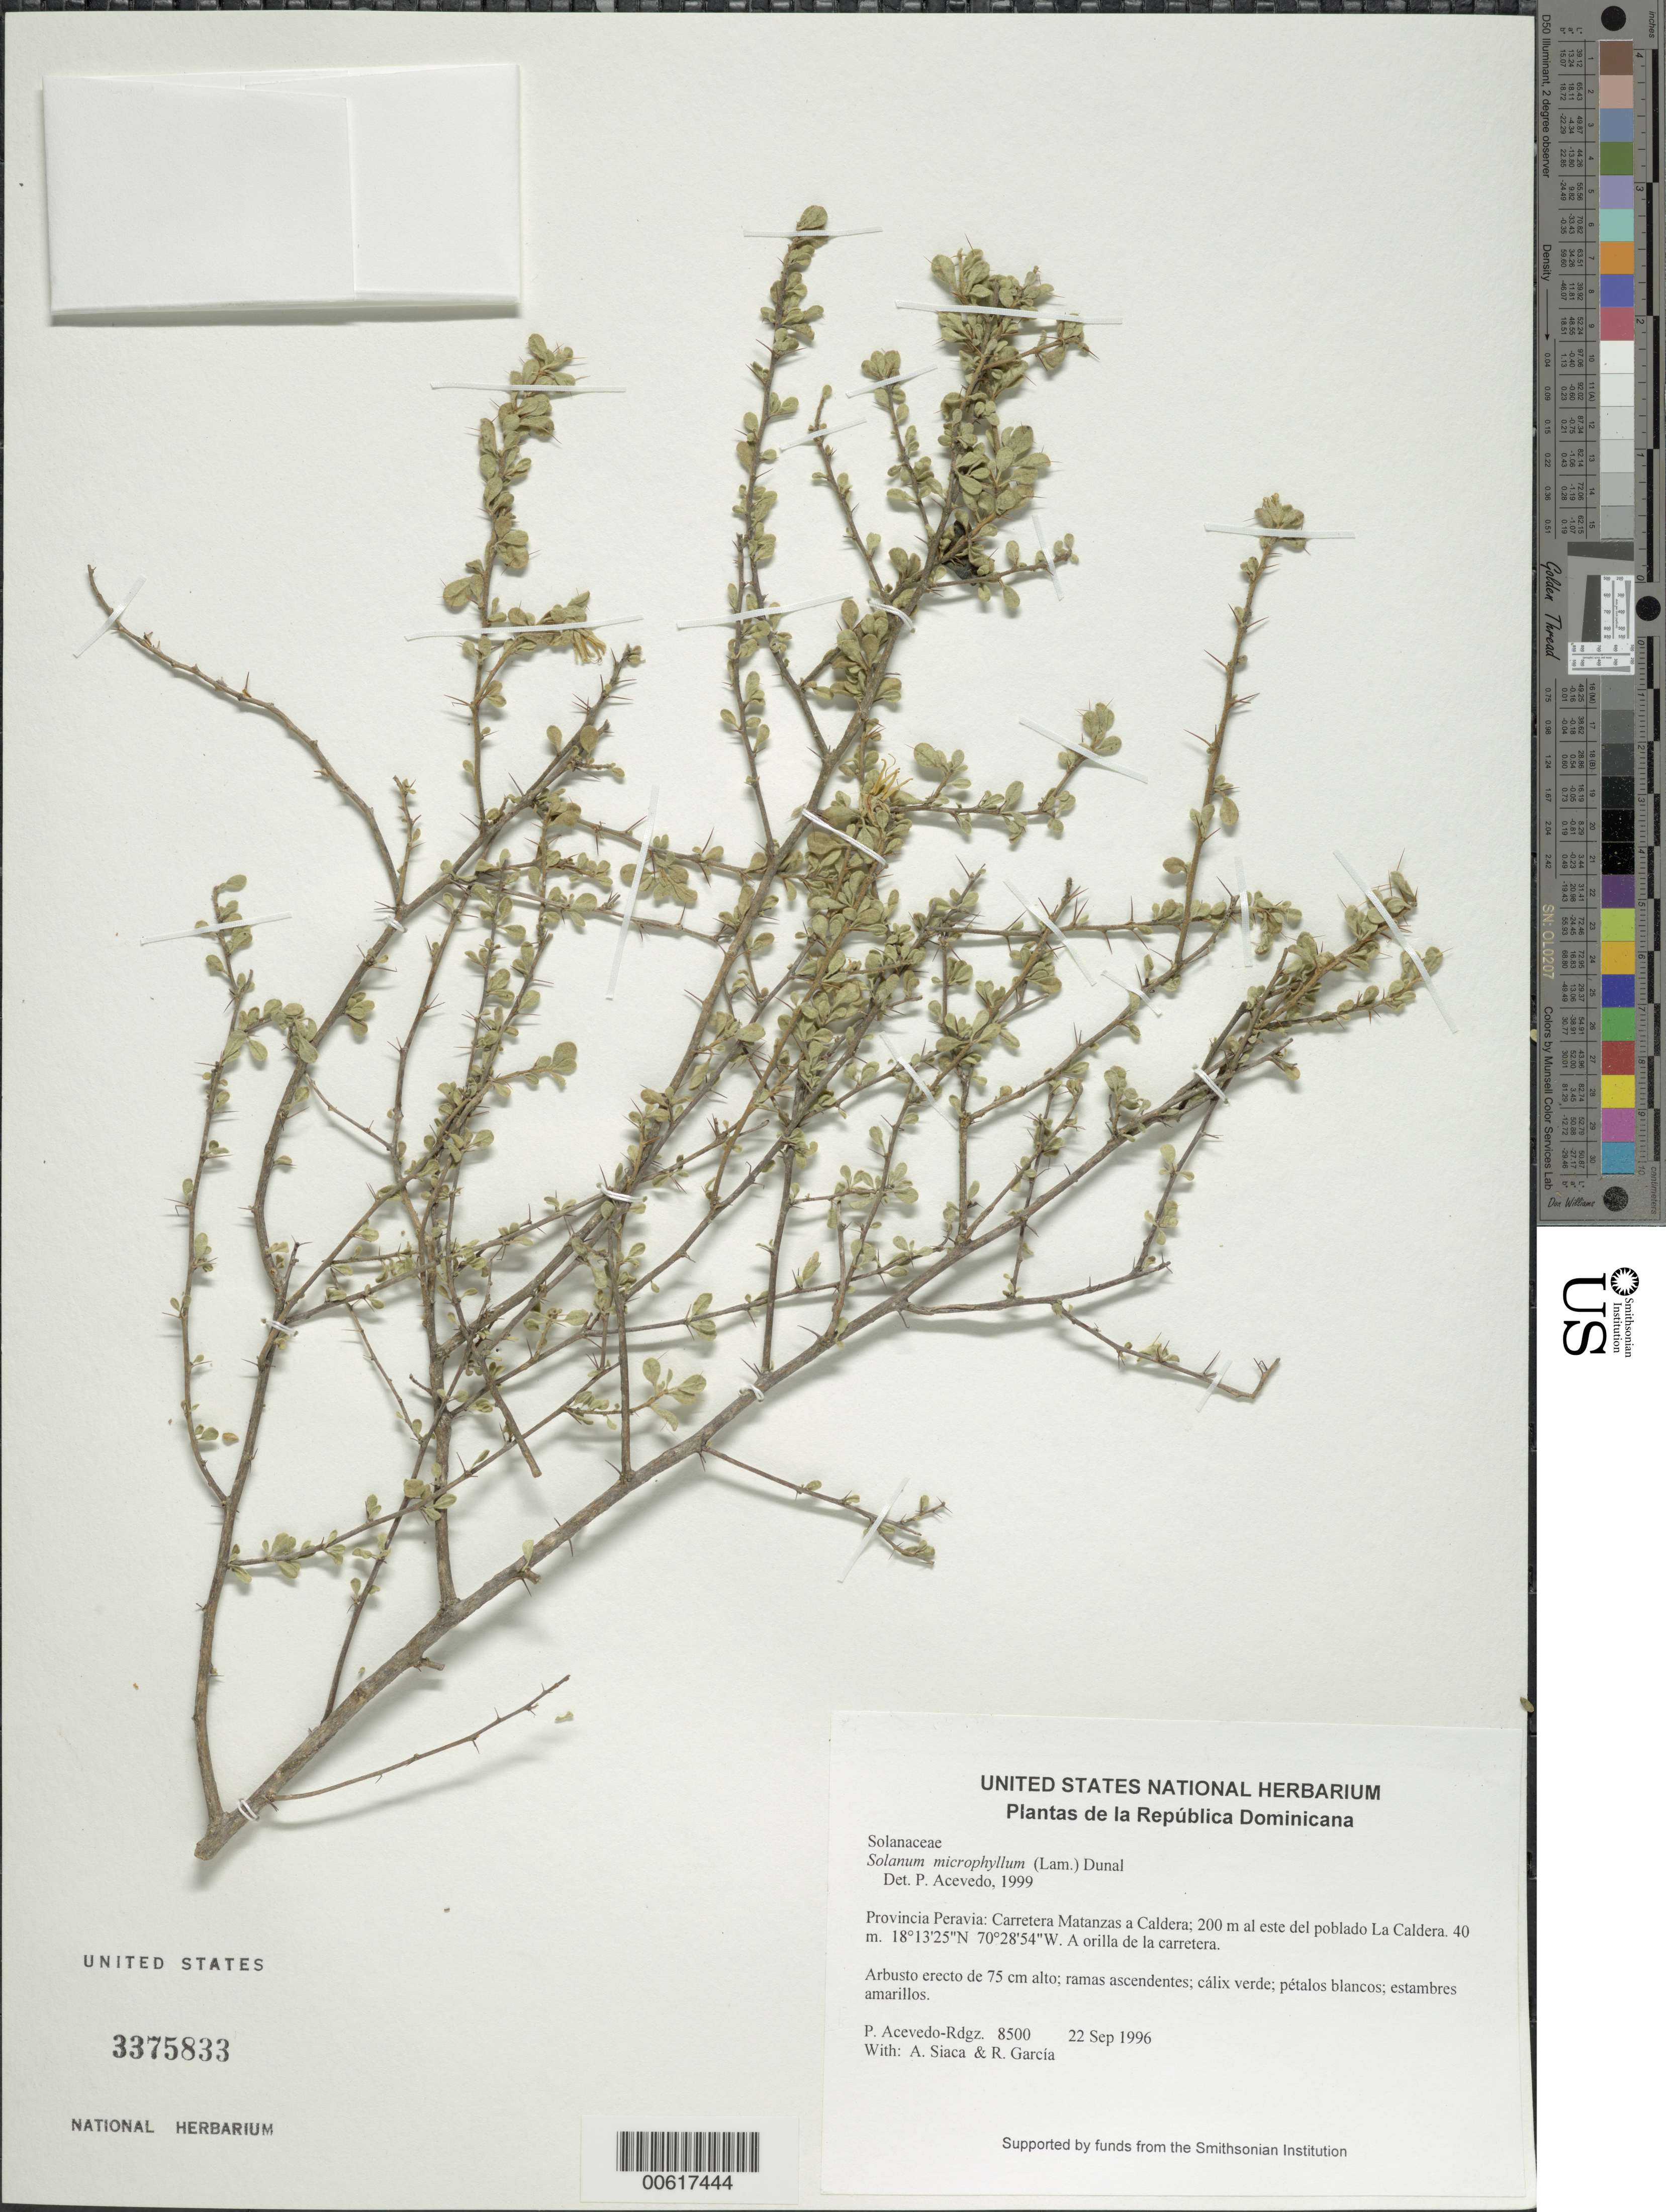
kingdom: Plantae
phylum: Tracheophyta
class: Magnoliopsida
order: Solanales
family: Solanaceae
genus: Solanum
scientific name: Solanum microphyllum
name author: Hawkes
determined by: Acevedo-Rodríguez, P., (BOT), Smithsonian Institution - National Museum of Natural History (UNITED STATES)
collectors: P. Acevedo-Rodr., A. Siaca & R. G. García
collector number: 8500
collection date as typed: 22 Sep 1996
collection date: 1996-09-22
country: Dominican Republic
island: Hispaniola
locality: Provincia Peravia: Carretera Matanzas a Caldera; 200 m al este del poblado La Caldera.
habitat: A orilla de la carretera.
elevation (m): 40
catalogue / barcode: US 3375833